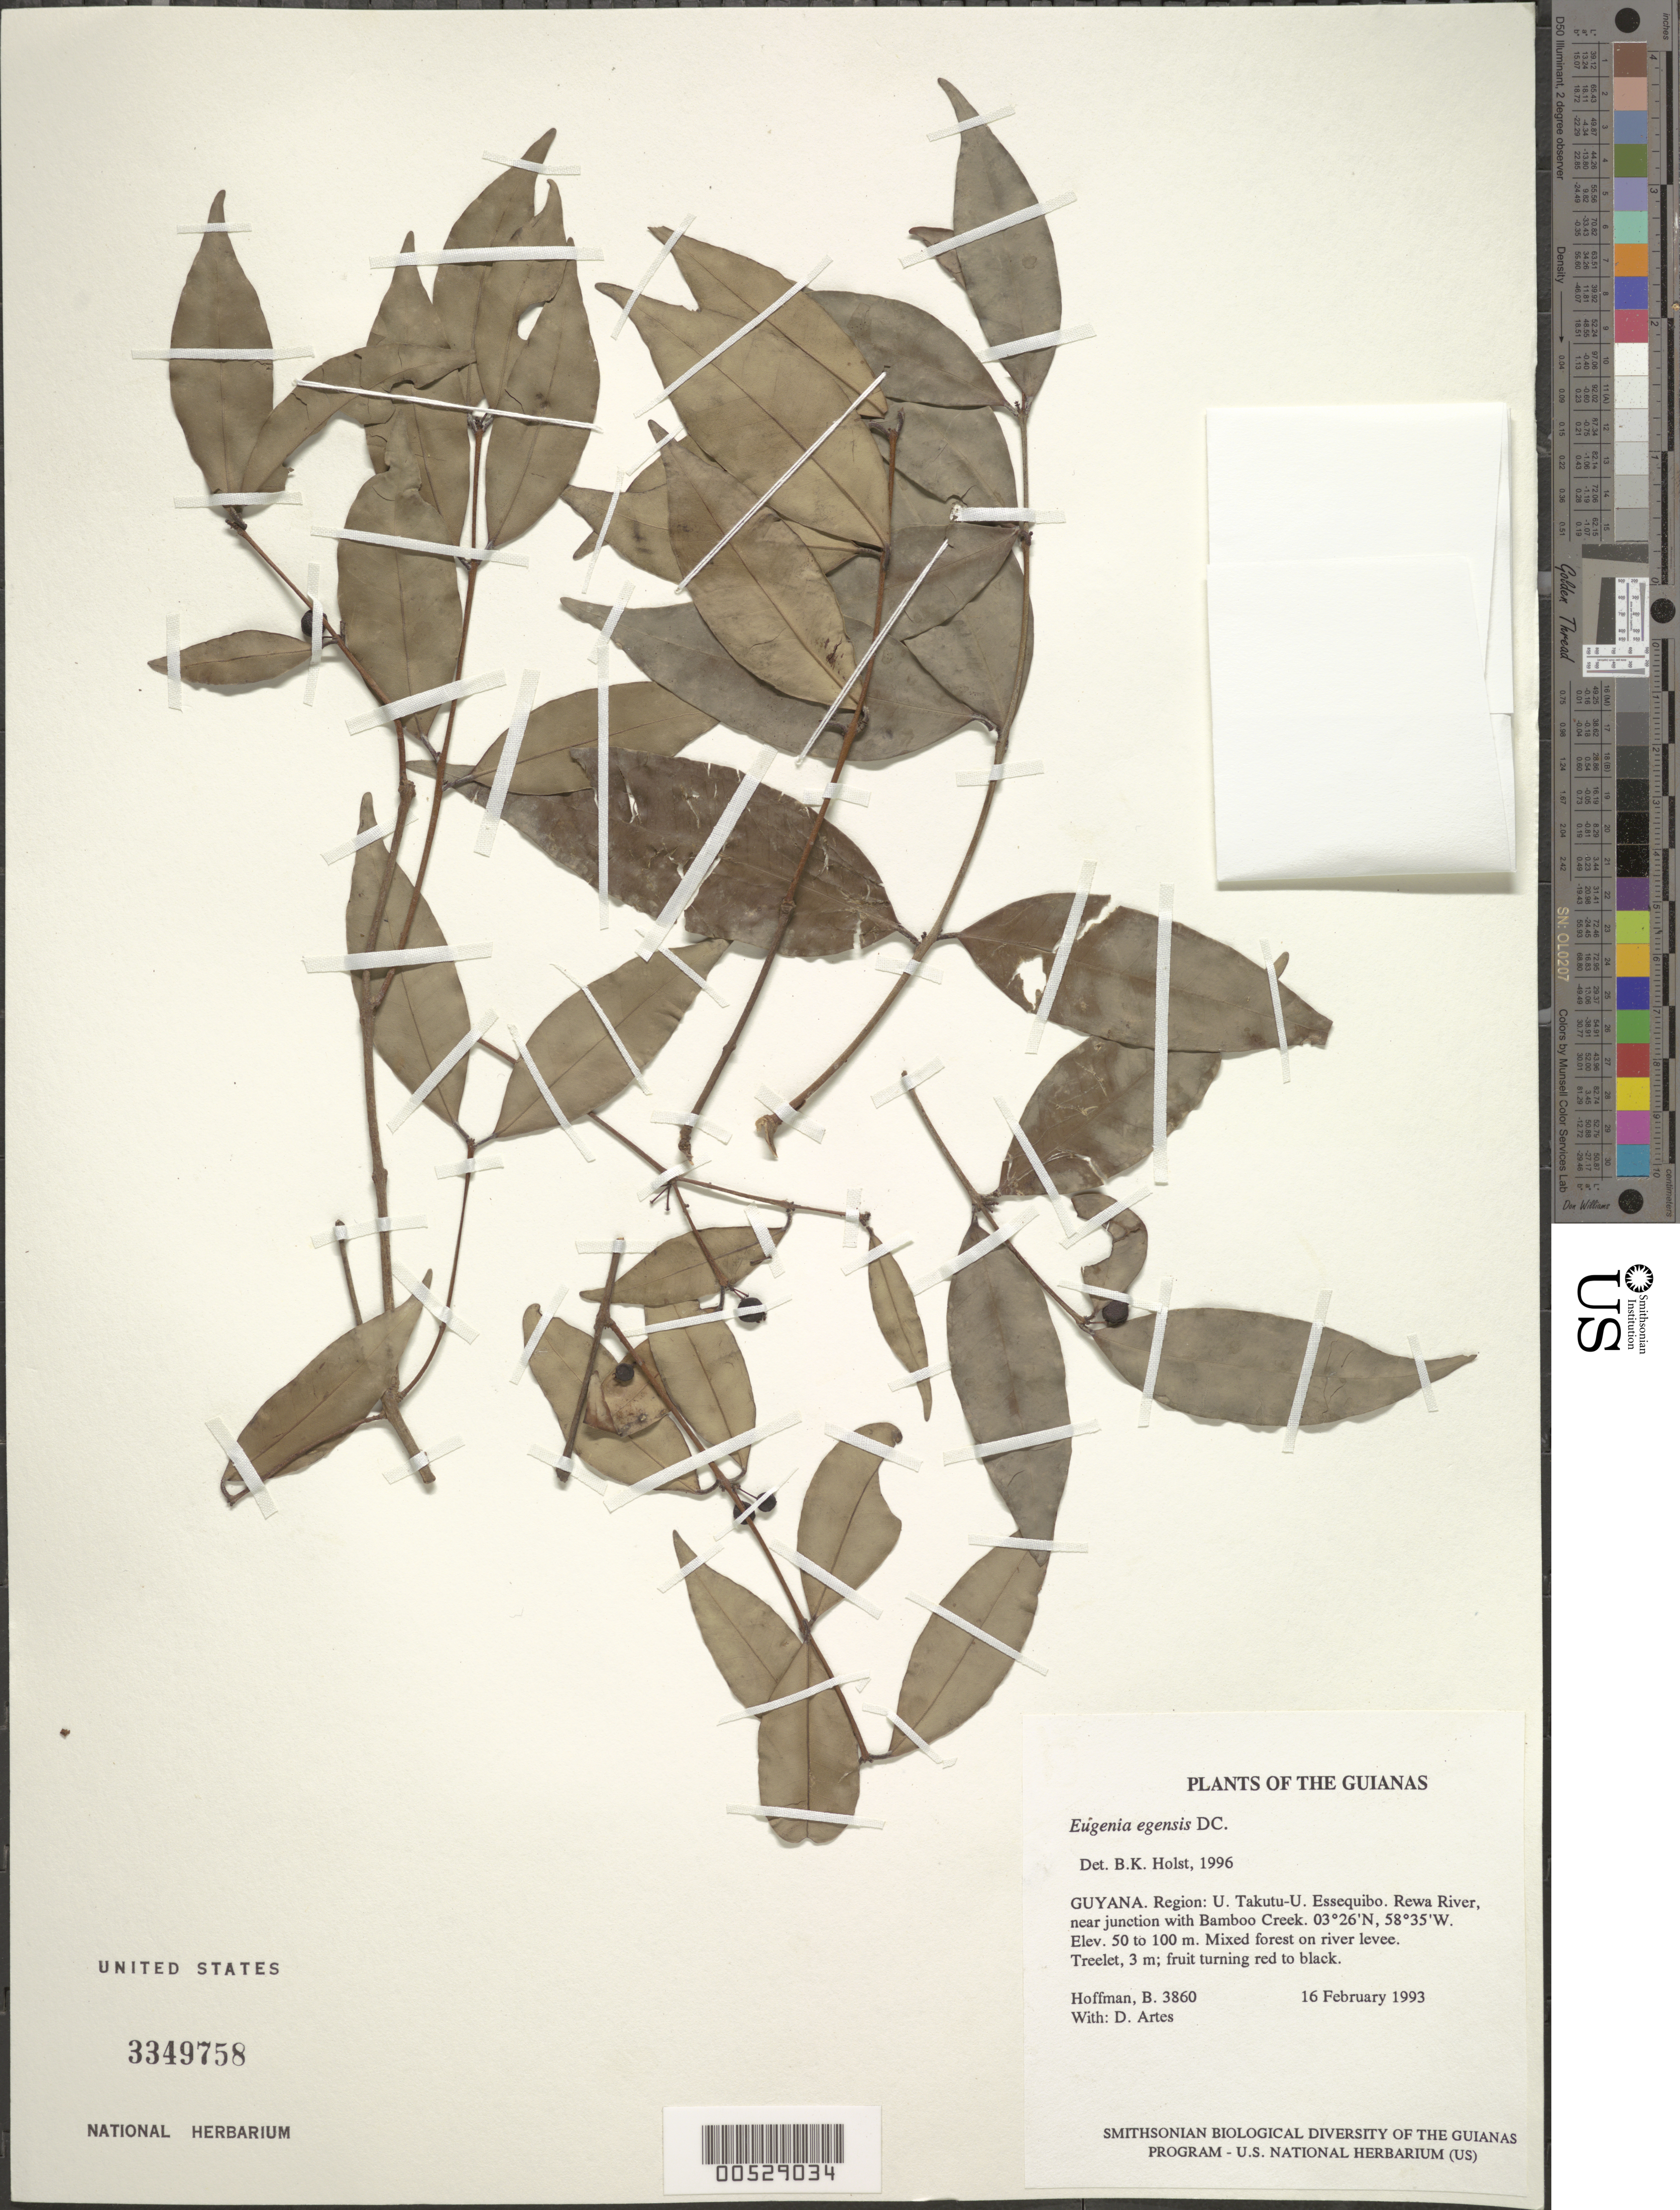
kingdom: Plantae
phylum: Tracheophyta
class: Magnoliopsida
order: Myrtales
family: Myrtaceae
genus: Eugenia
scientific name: Eugenia egensis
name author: DC.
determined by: Holst, Bruce K.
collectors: B. Hoffman & R. Foster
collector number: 3860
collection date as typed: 15 February 1993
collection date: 1993-02-15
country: Guyana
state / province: U. Takutu-U. Essequibo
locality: Rewa River, near junction with Bamboo Creek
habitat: Mixed forest on river levee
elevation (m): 50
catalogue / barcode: US 3349758